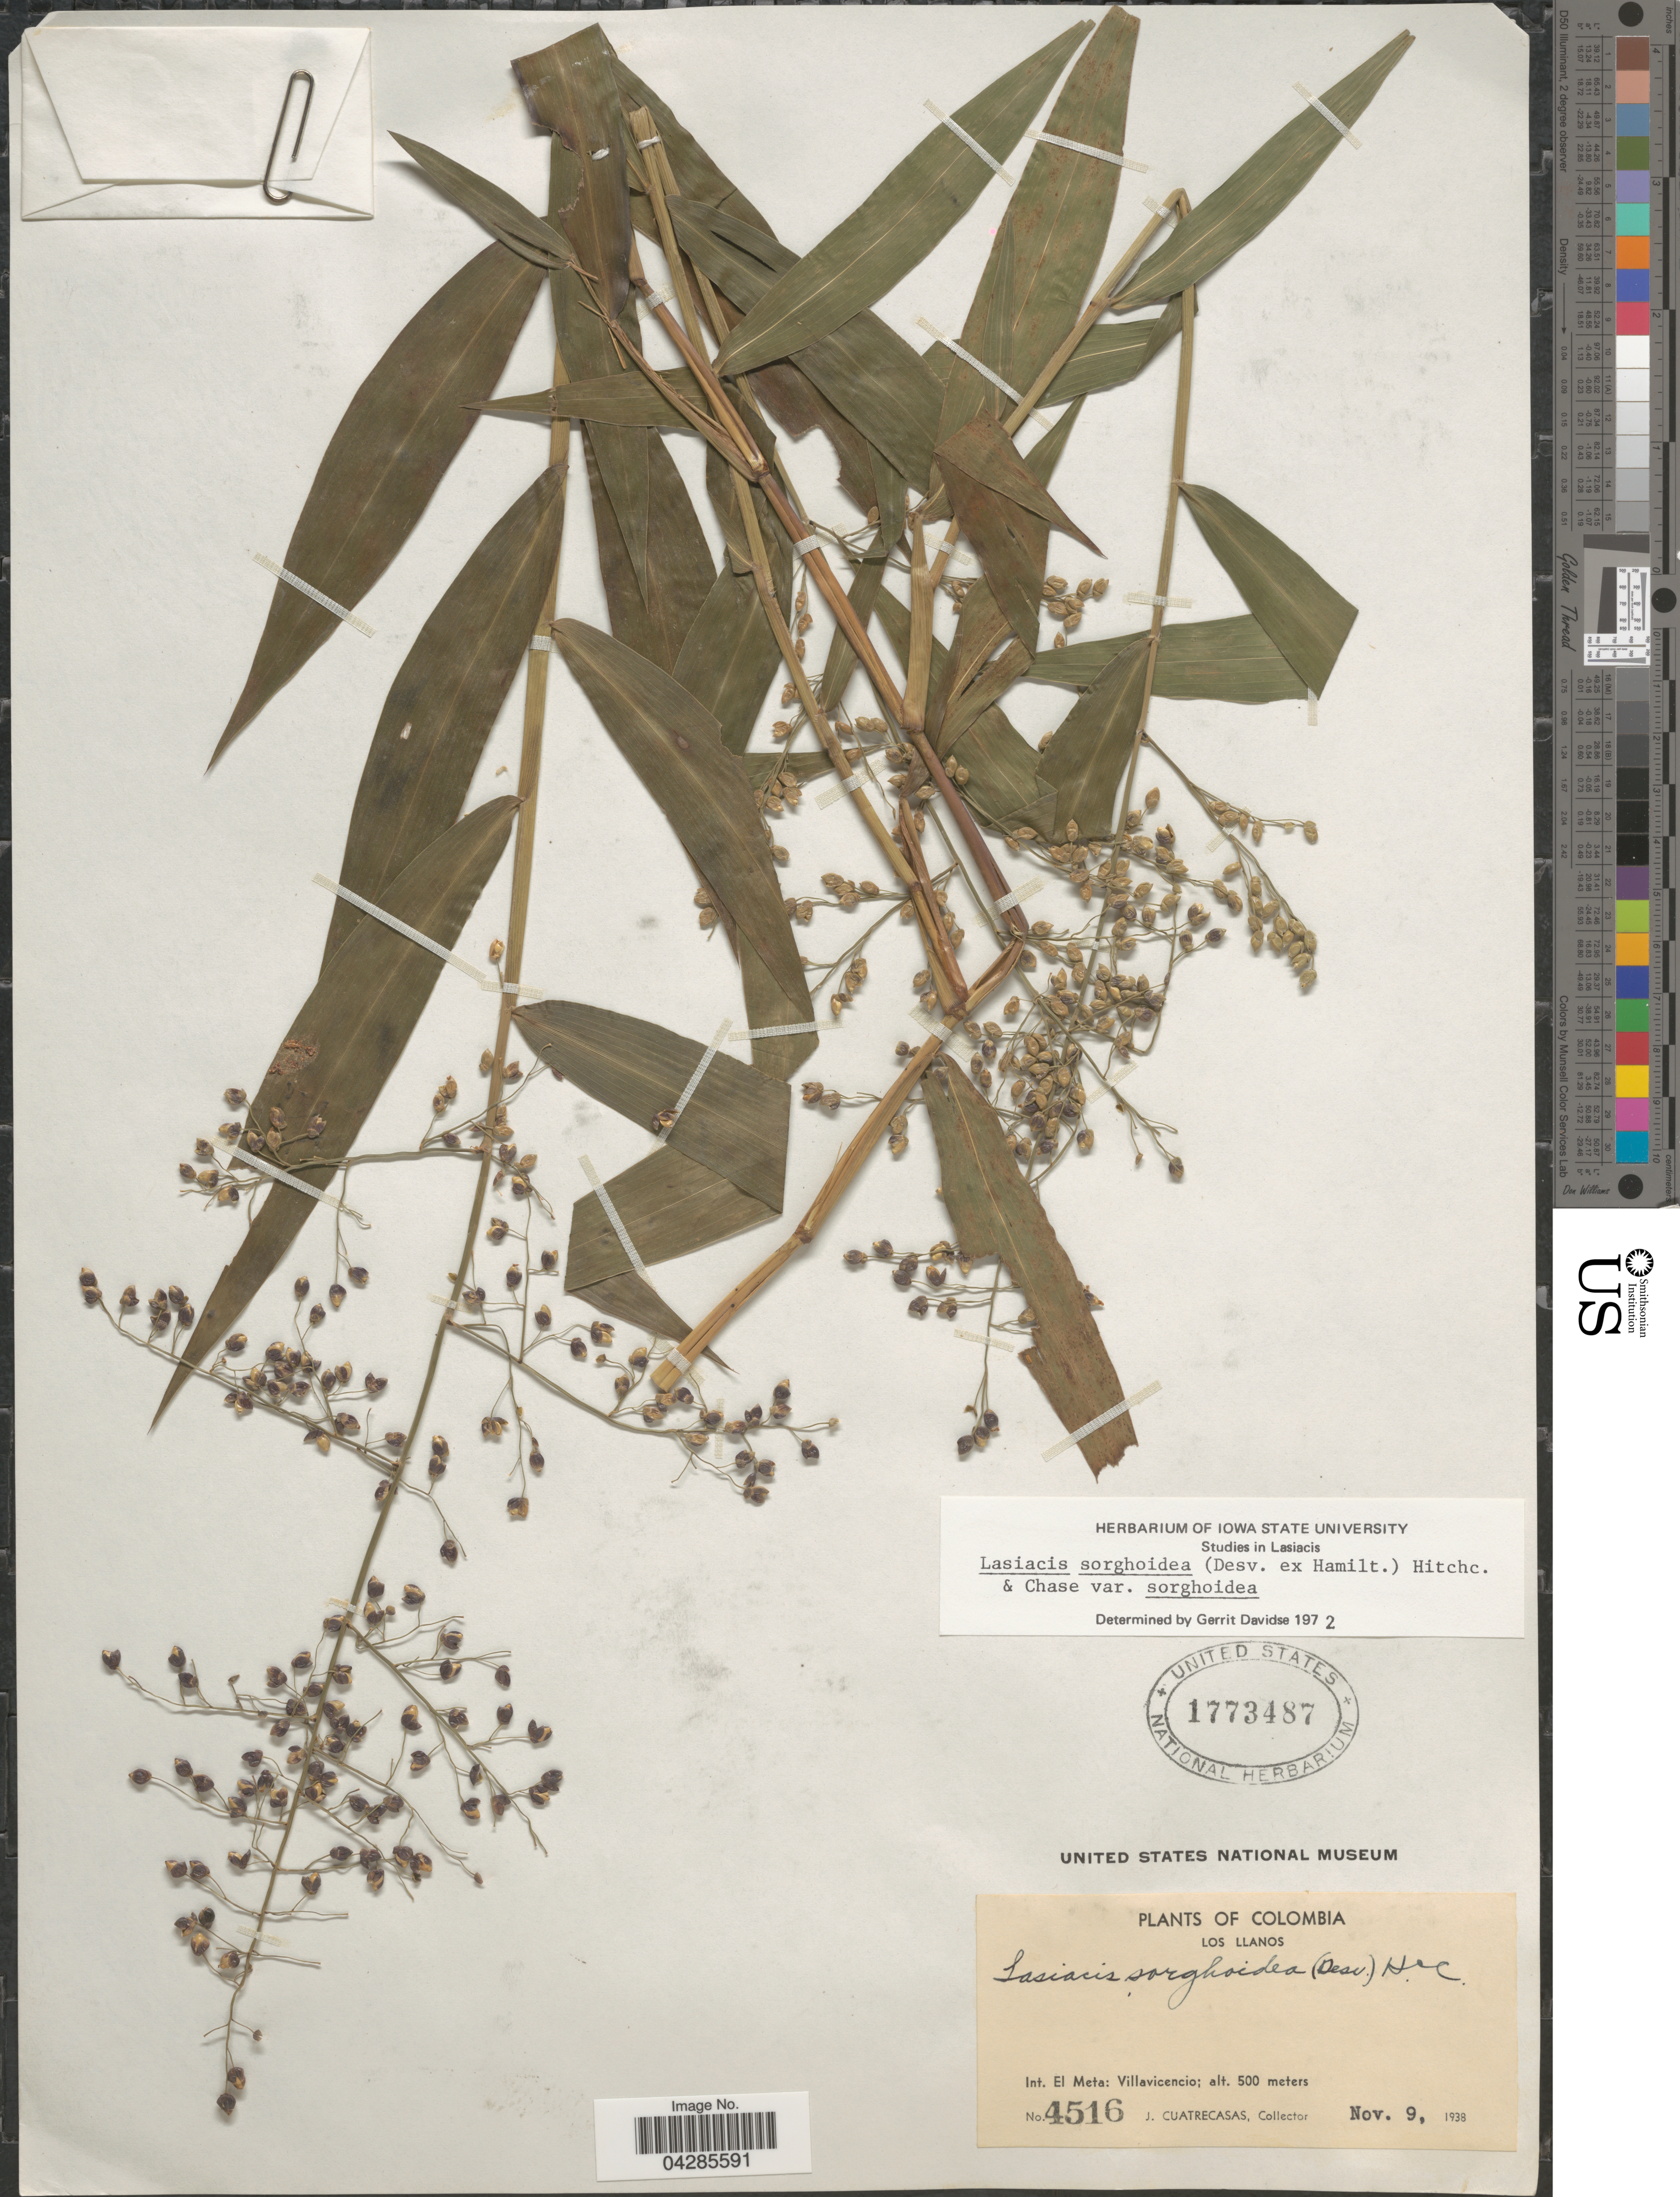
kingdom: Plantae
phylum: Tracheophyta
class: Liliopsida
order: Poales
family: Poaceae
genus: Lasiacis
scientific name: Lasiacis sorghoidea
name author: (Desv. ex Ham.) Hitchc. & Chase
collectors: J. Cuatrecasas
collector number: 4516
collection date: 1938-11-09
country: Colombia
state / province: Meta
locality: Los Llanos. Int. El Meta: Villavicencio.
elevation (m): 500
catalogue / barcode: US 1773487